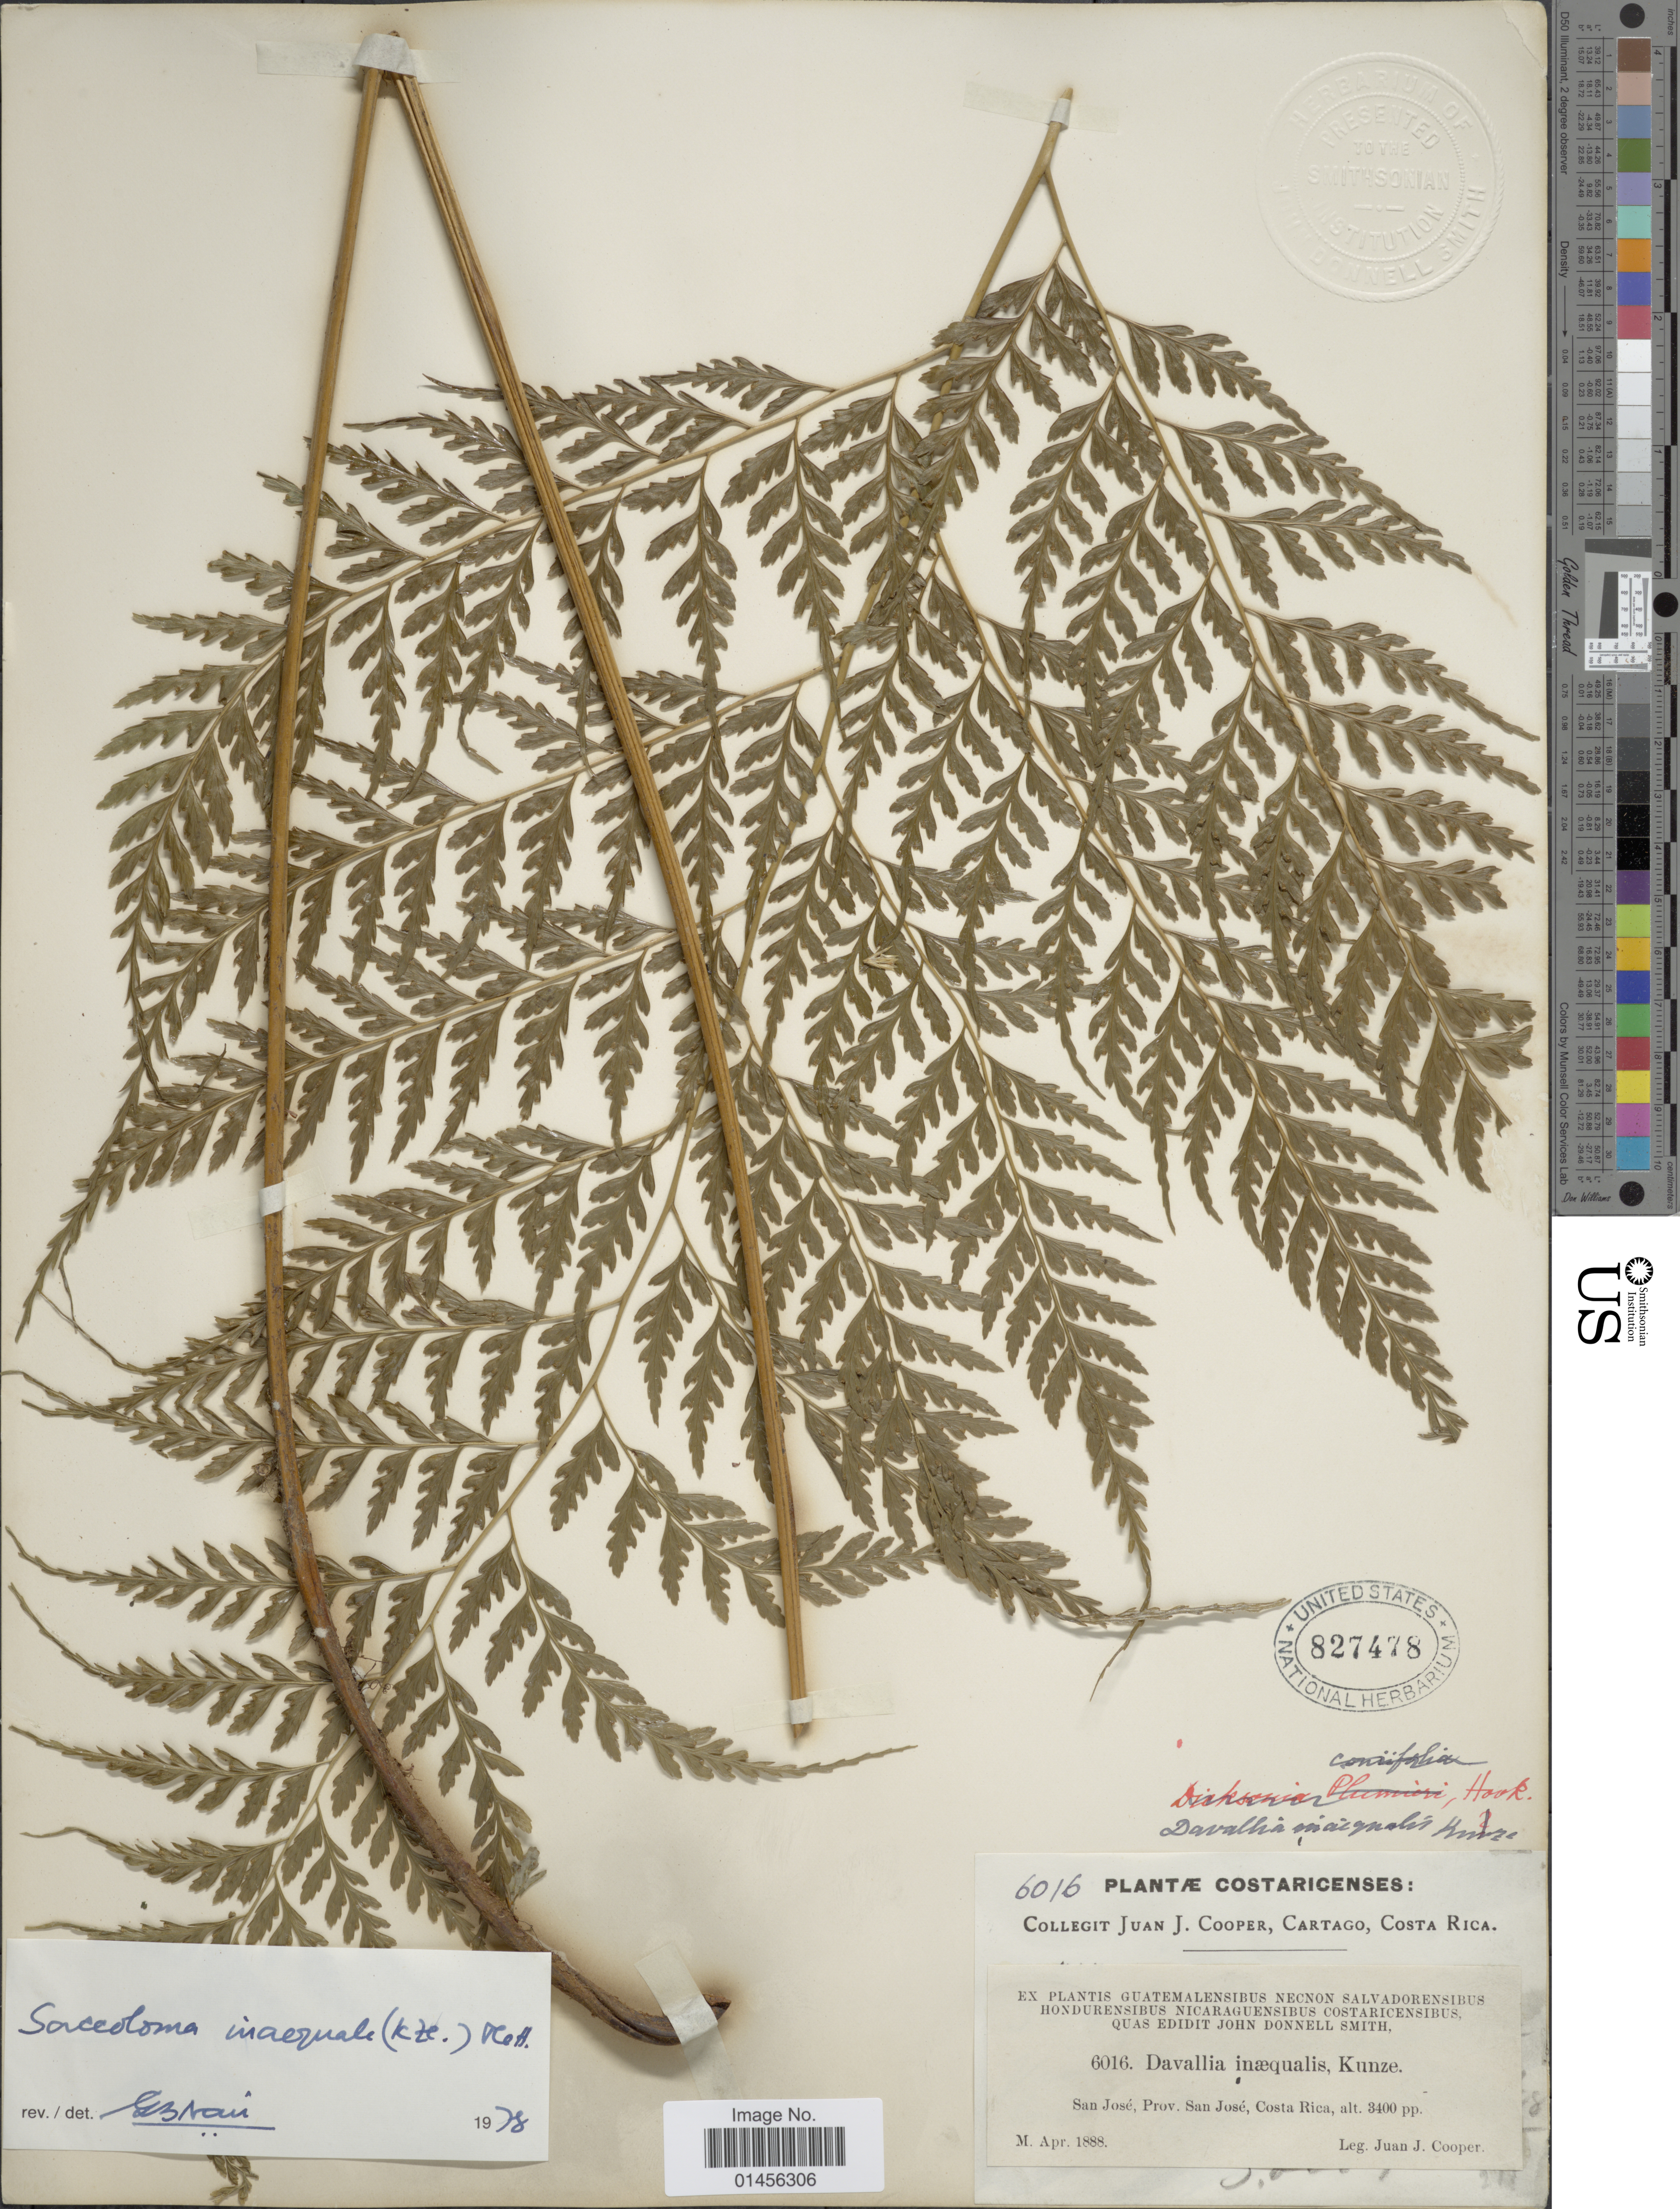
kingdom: Plantae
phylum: Tracheophyta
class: Polypodiopsida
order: Polypodiales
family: Saccolomataceae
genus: Saccoloma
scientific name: Saccoloma inaequale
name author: (Kunze) Mett.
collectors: J. J. Cooper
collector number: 6016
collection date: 1888-04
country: Costa Rica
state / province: San José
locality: San José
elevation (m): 1036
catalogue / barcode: US 827478